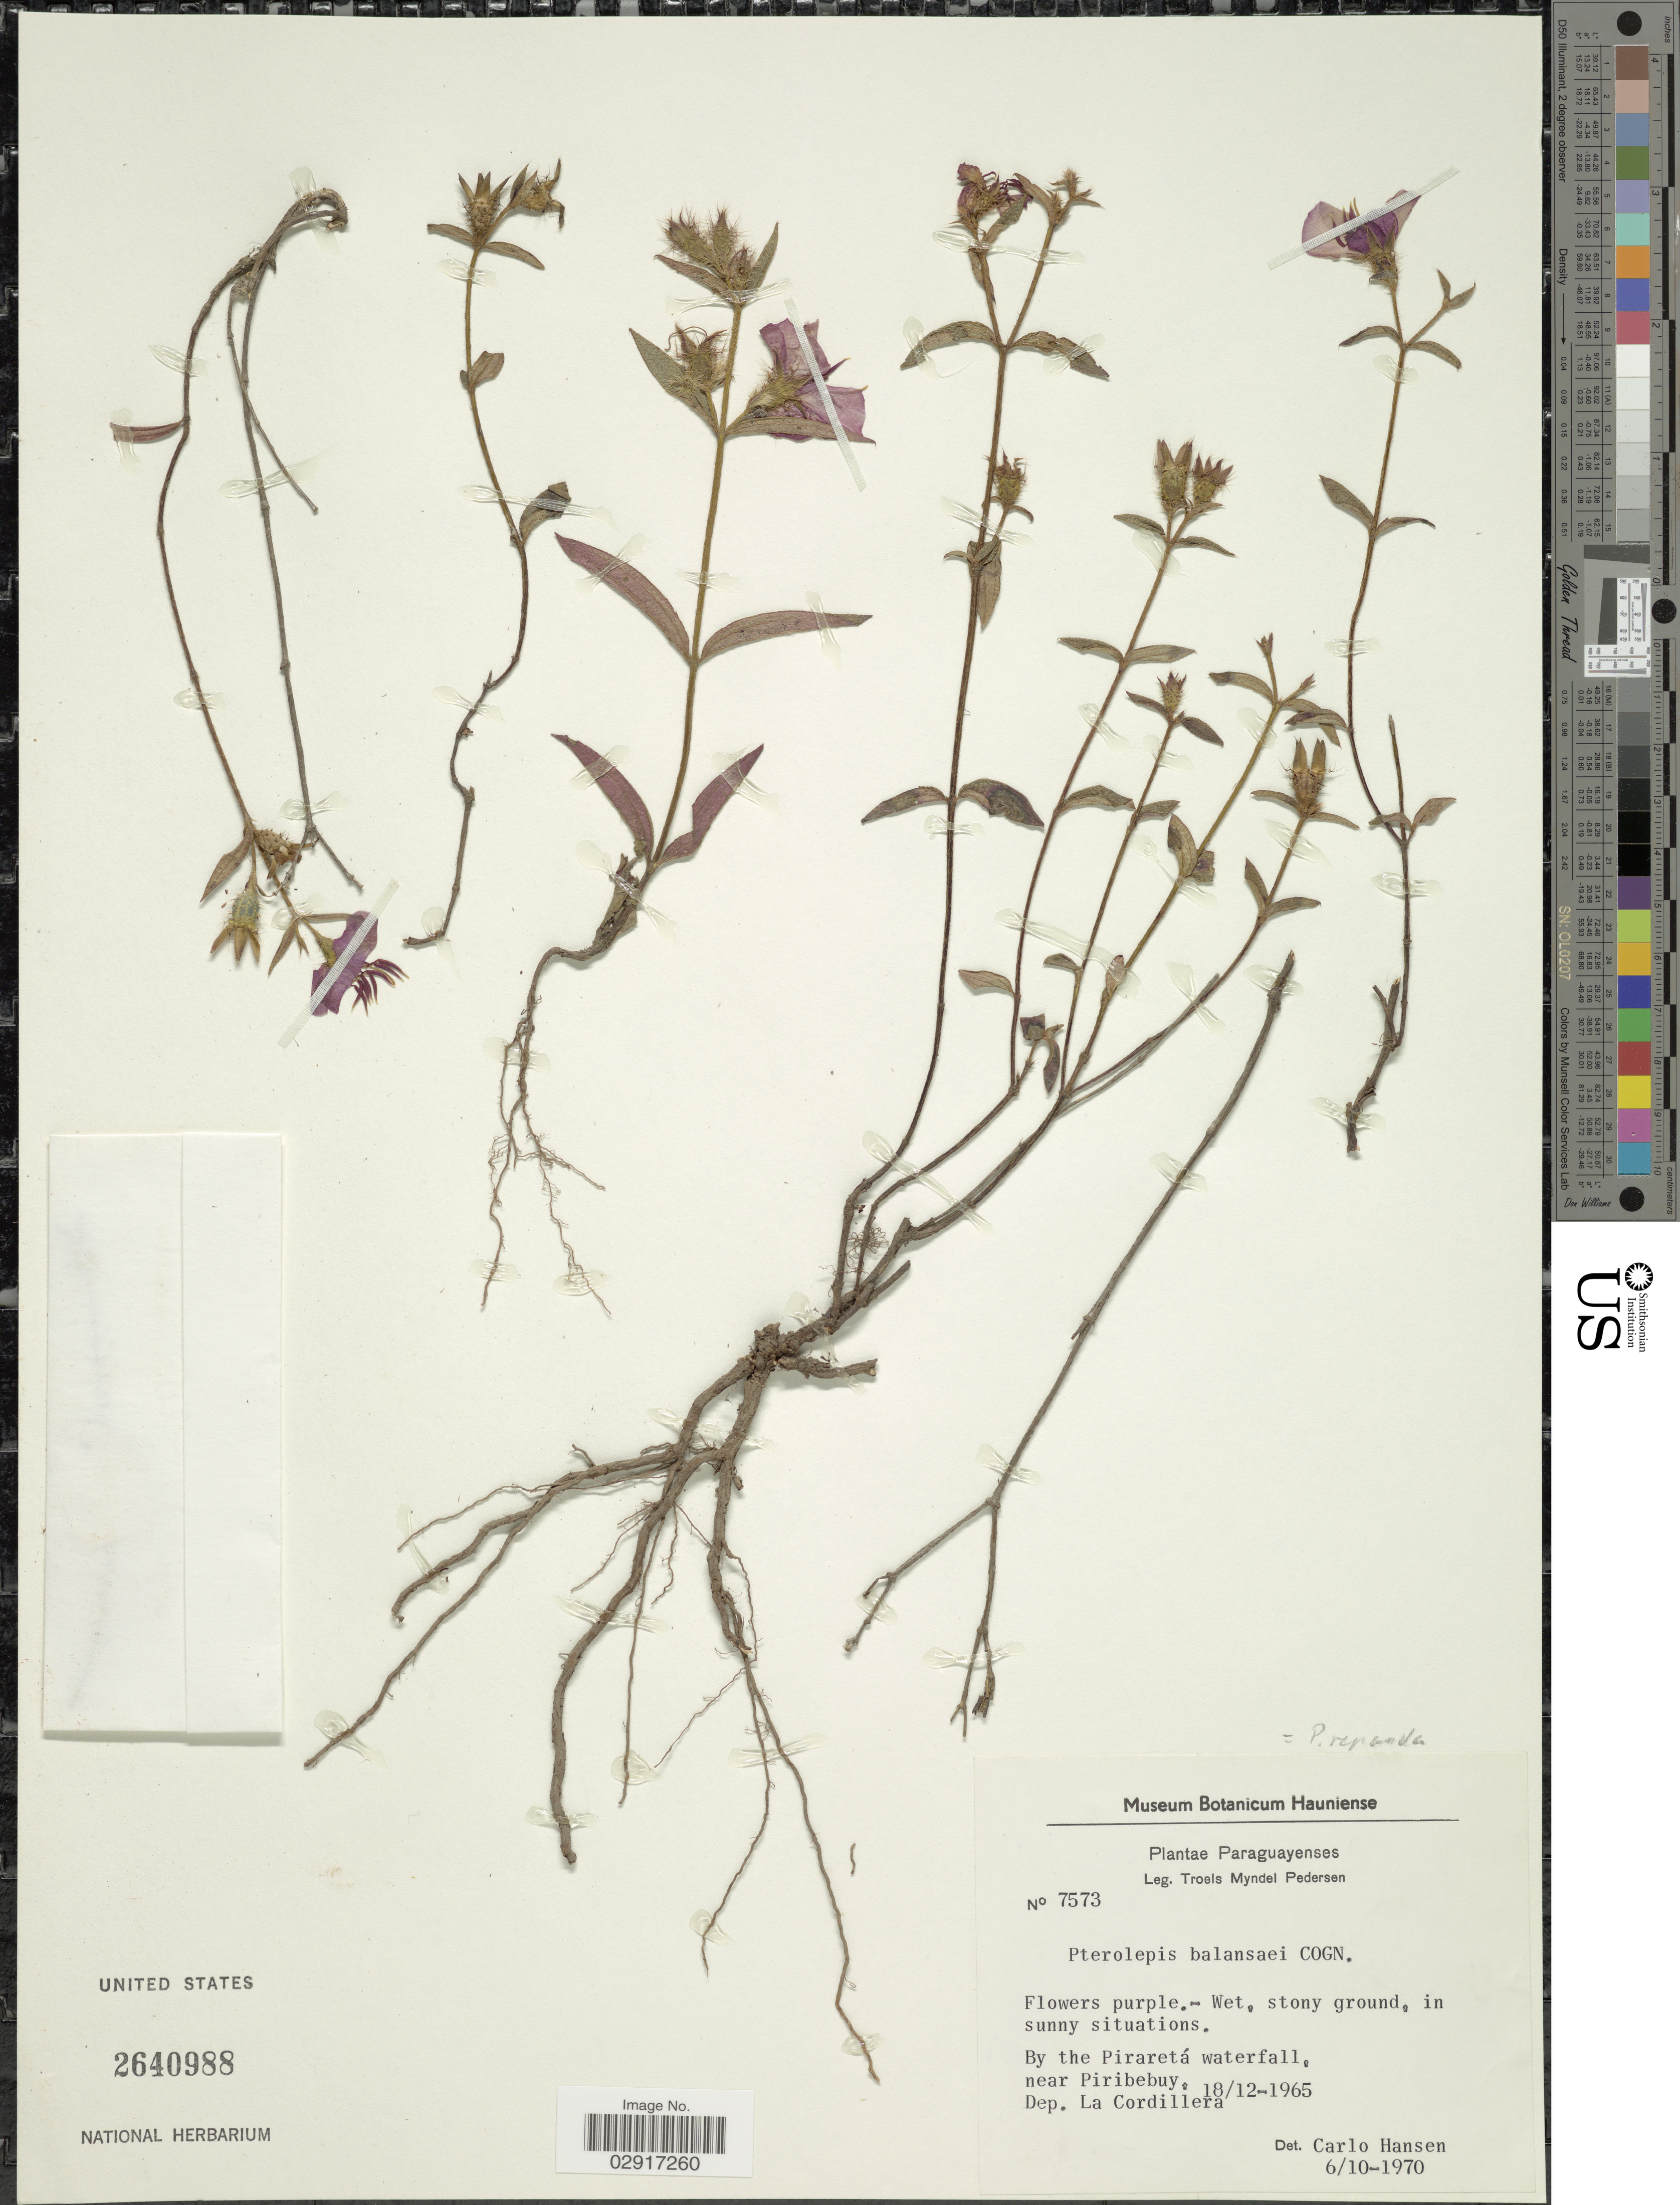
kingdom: Plantae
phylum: Tracheophyta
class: Magnoliopsida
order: Myrtales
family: Melastomataceae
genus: Pterolepis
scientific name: Pterolepis repanda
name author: (DC.) Triana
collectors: T. Pederson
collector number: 7573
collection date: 1965-12-18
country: Paraguay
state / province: Cordillera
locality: By the Piraretá waterfall, near Piribebuy, Dep. La Cordillera.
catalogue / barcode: US 2640988